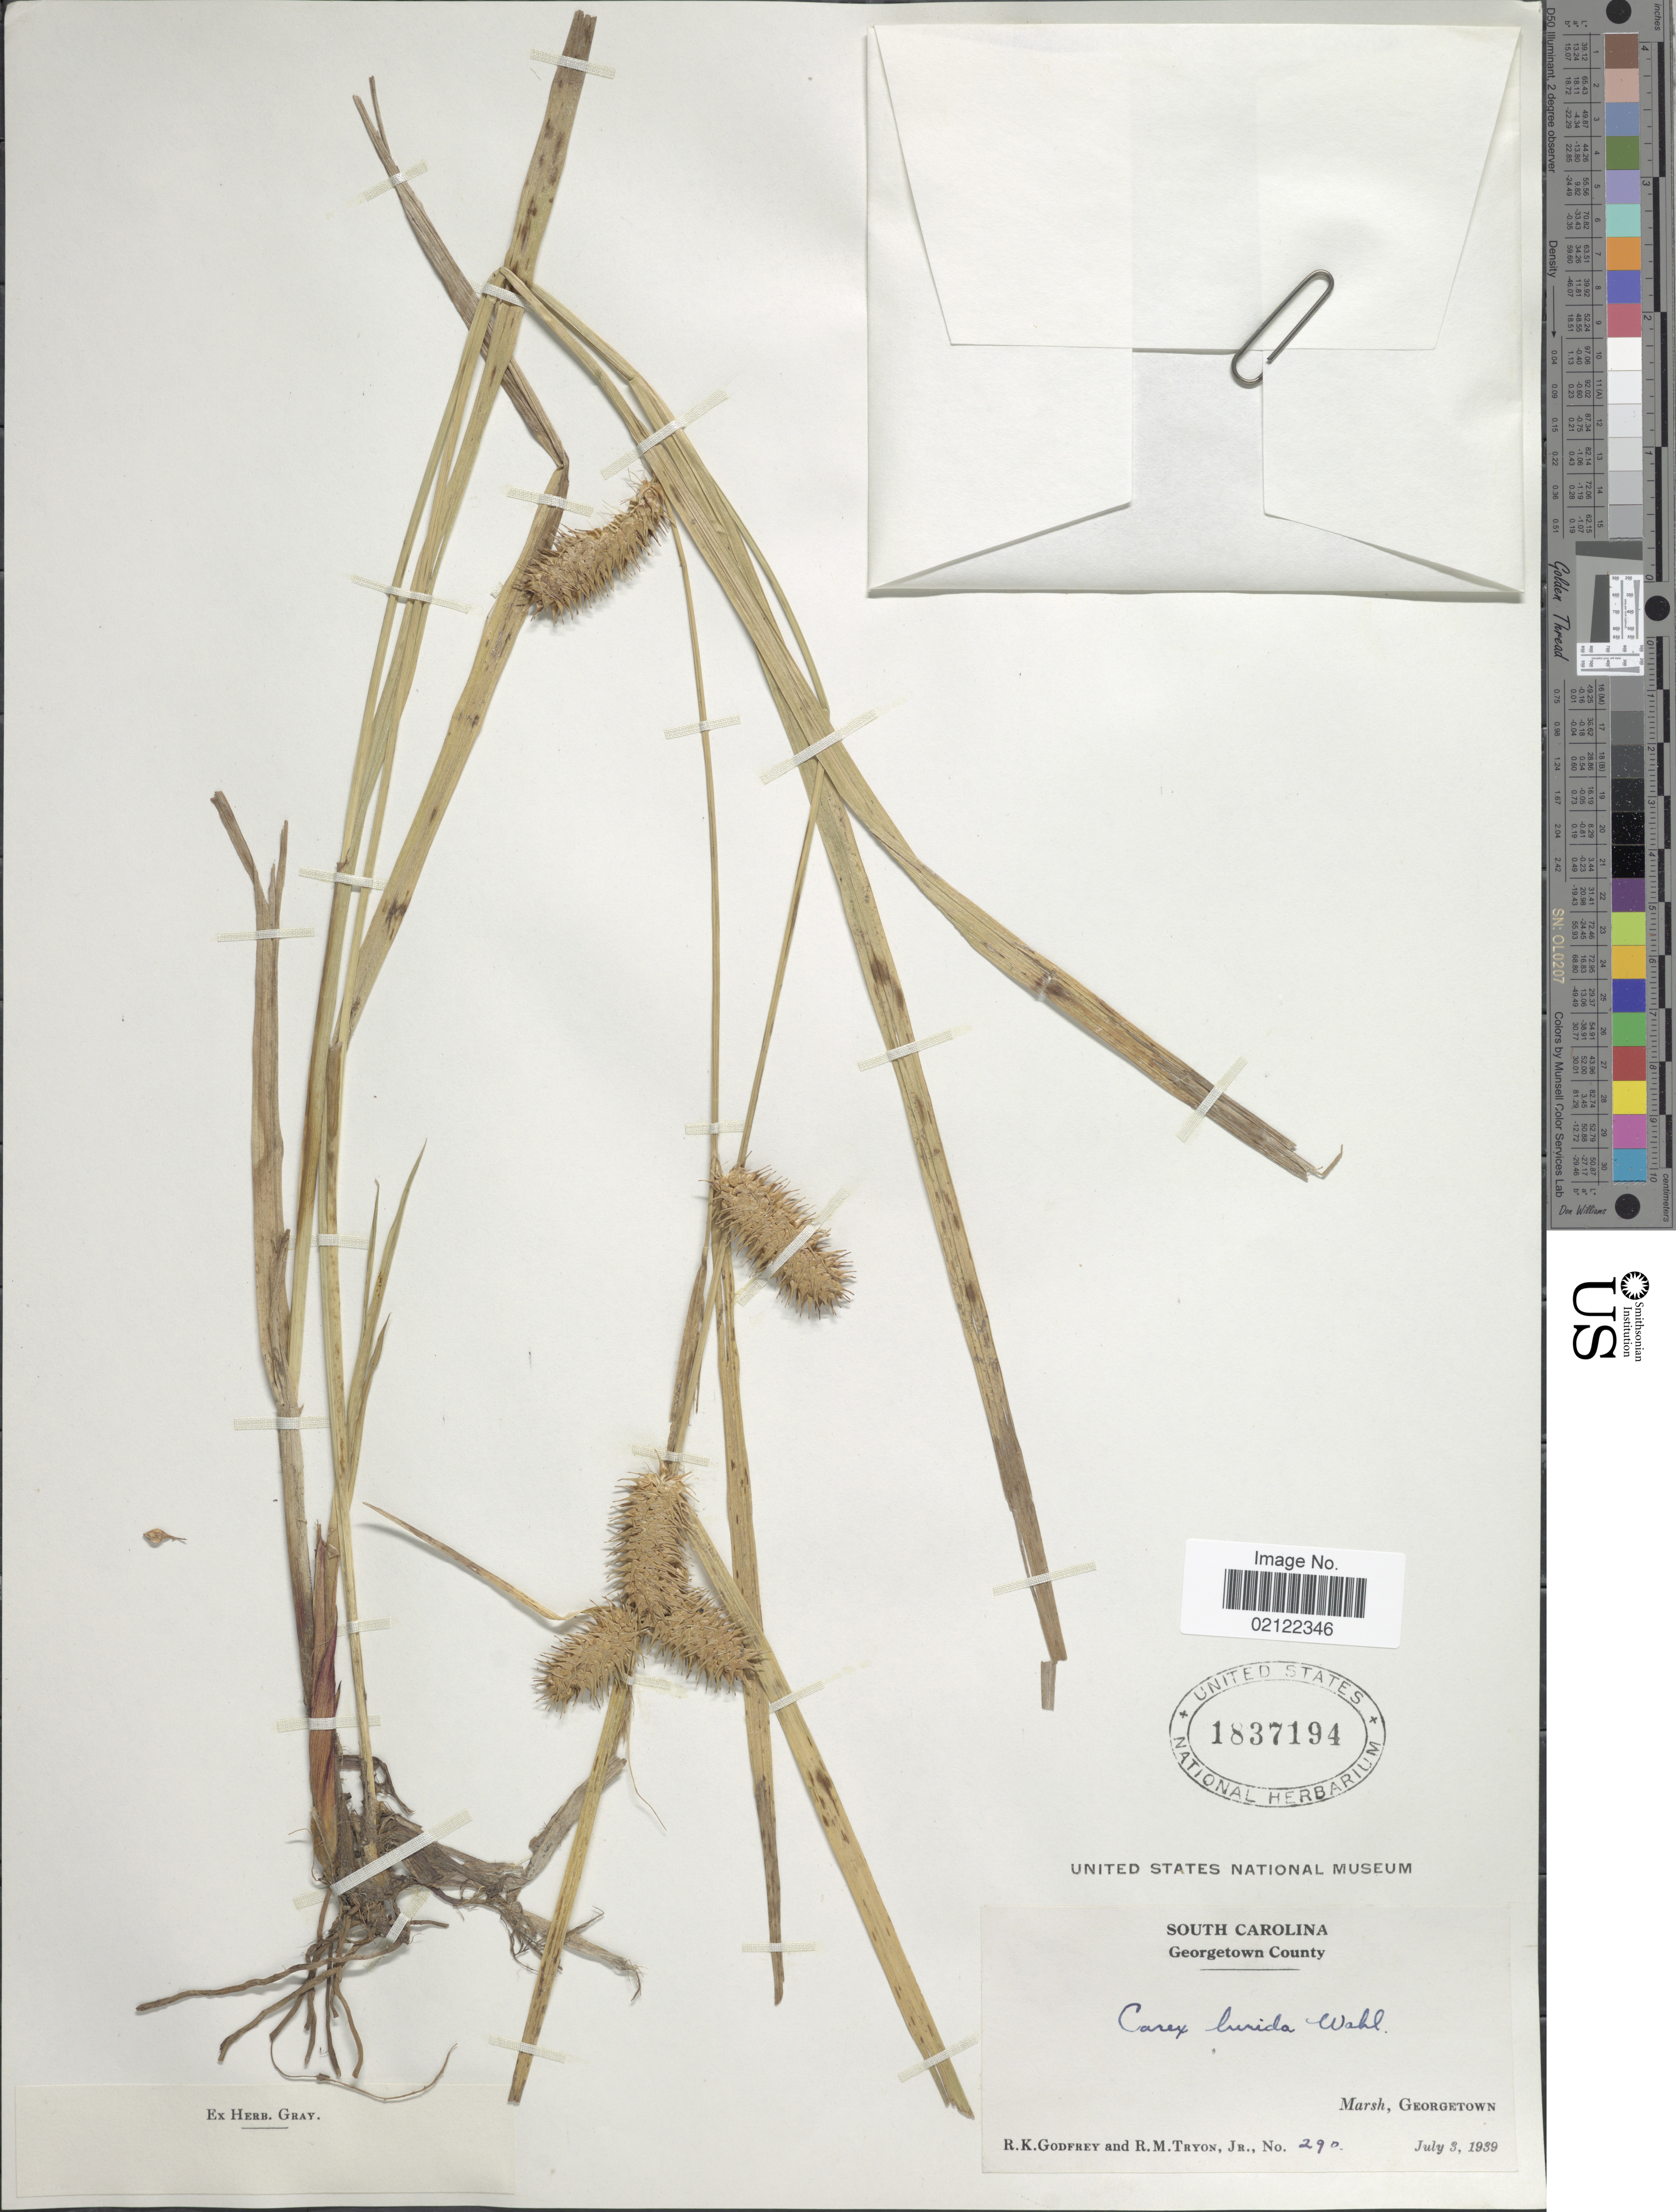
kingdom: Plantae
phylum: Tracheophyta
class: Liliopsida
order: Poales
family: Cyperaceae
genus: Carex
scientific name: Carex lurida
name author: Wahlenb.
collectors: R. K. Godfrey & R. M. Tryon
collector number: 290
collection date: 1939-07-03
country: United States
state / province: South Carolina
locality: Georgetown County. Marsh, Georgetown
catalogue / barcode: US 1837194